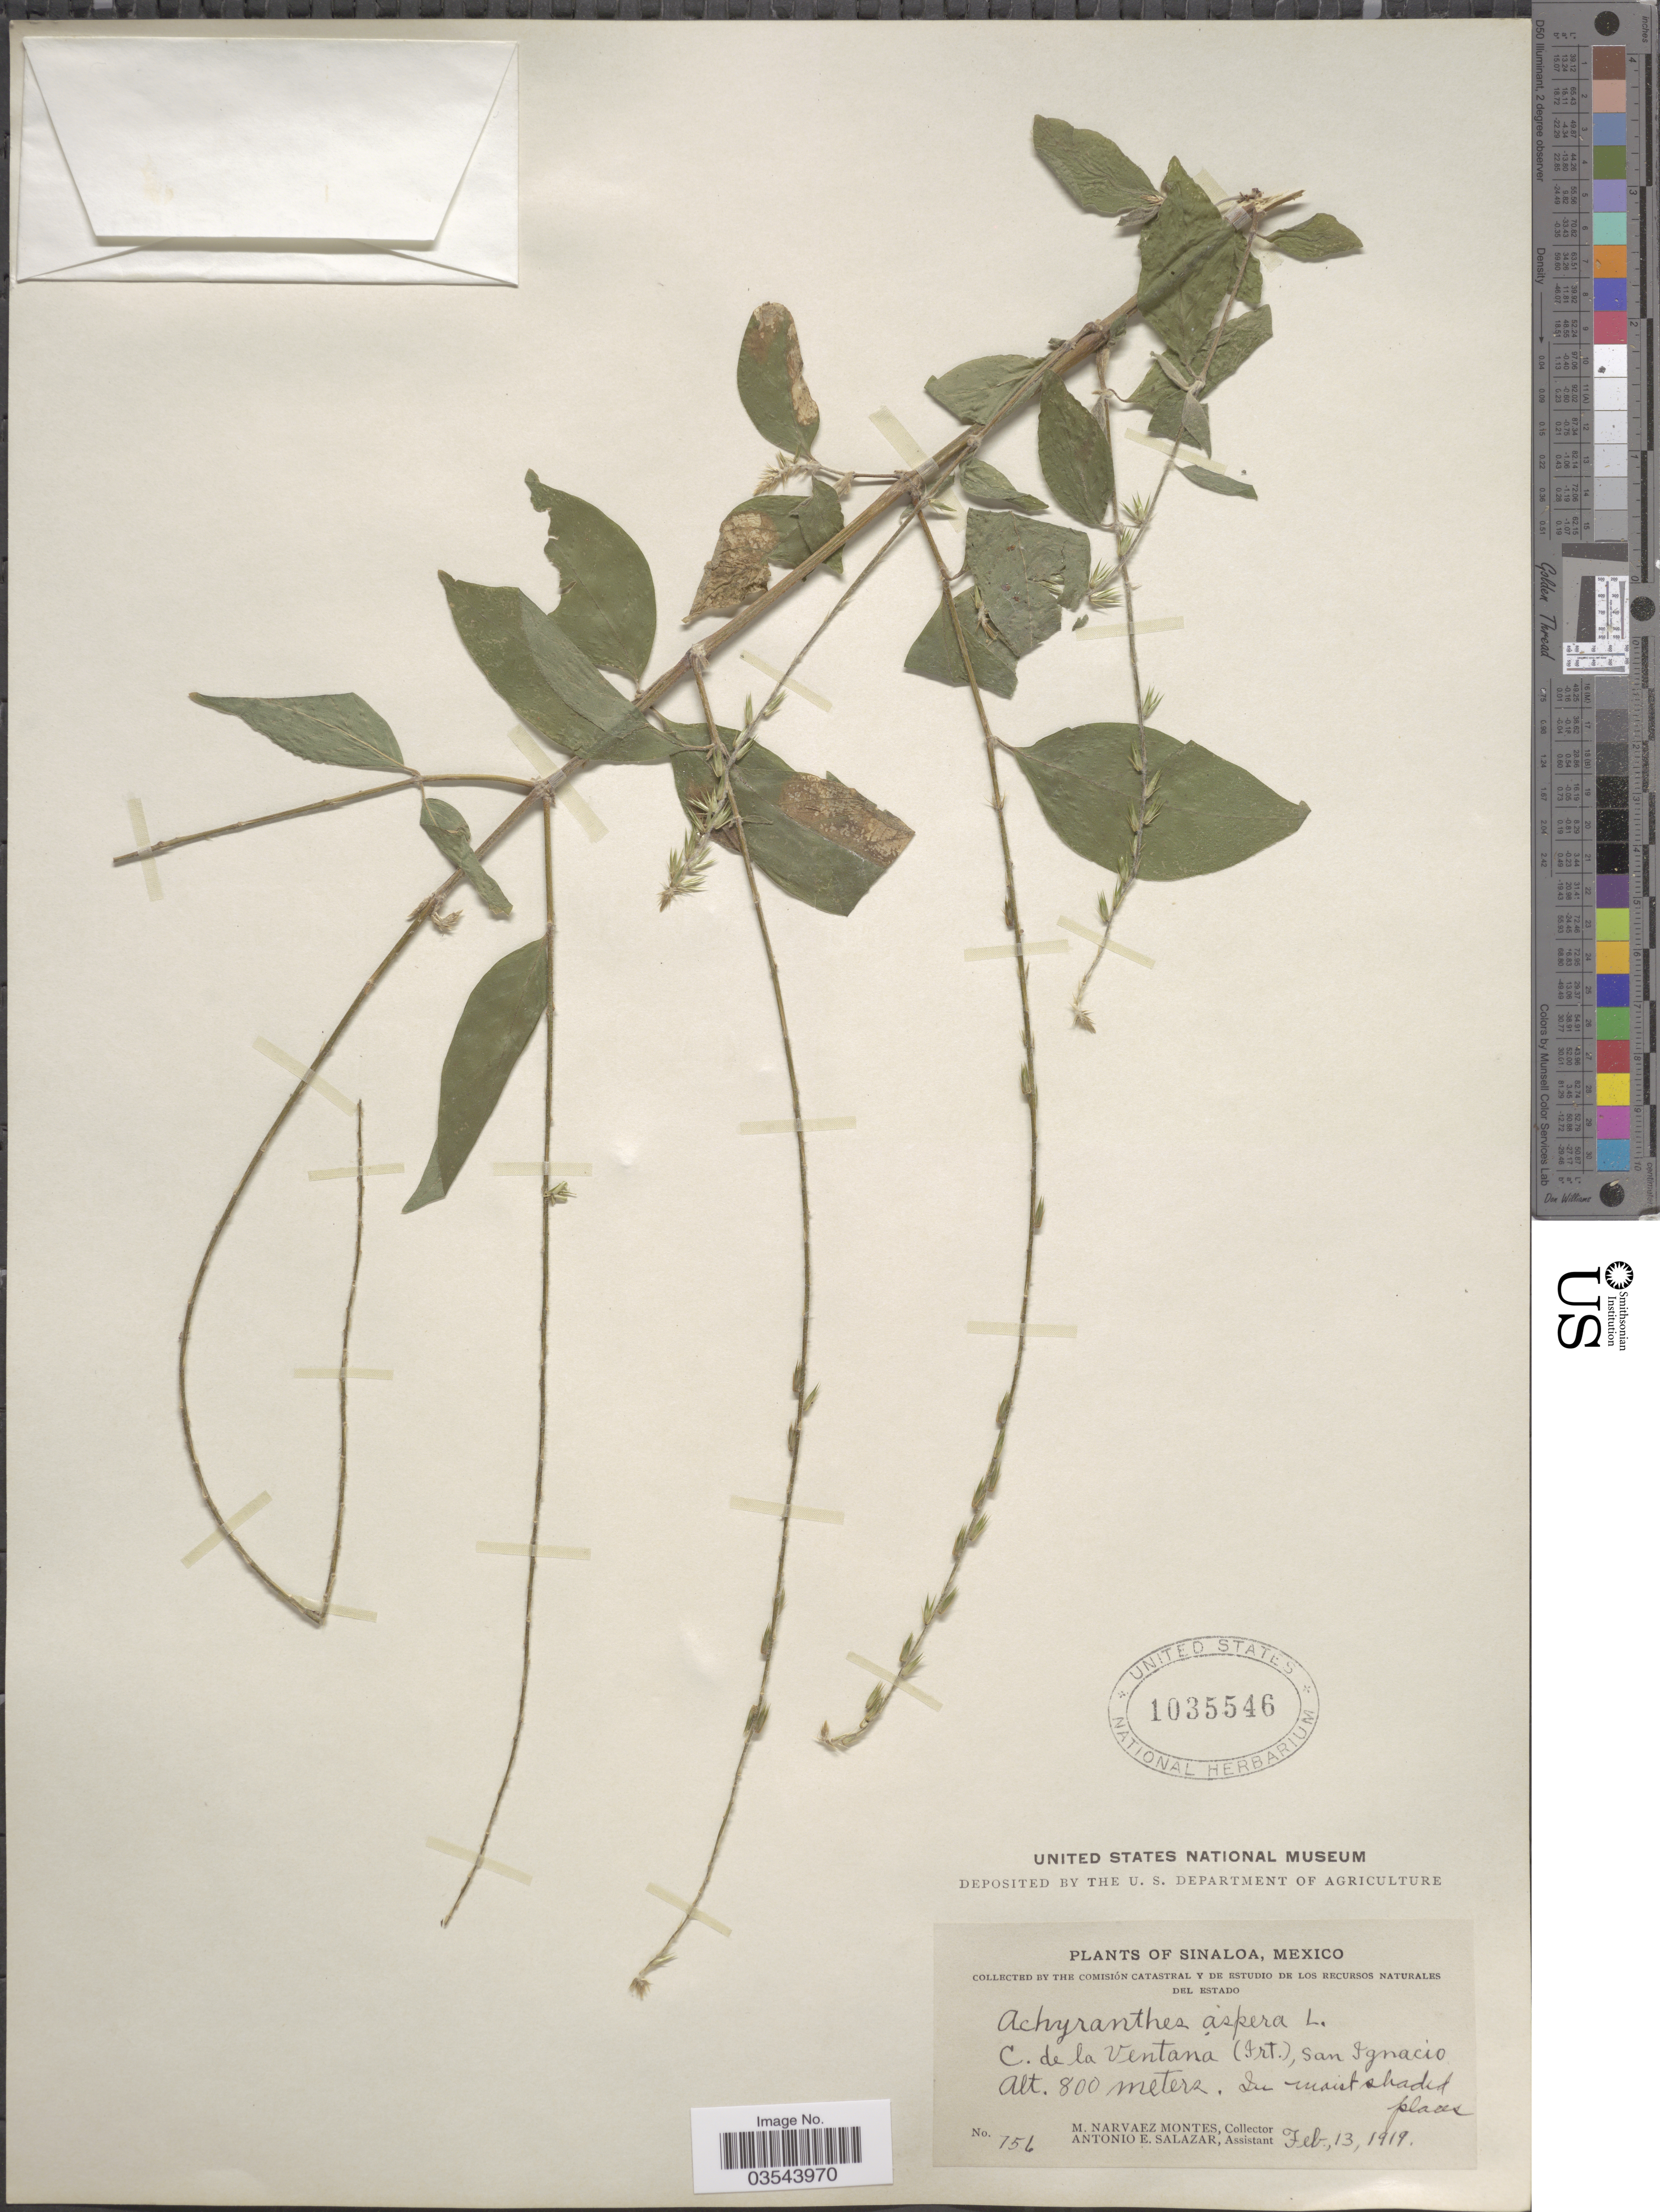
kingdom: Plantae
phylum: Tracheophyta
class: Magnoliopsida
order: Caryophyllales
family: Amaranthaceae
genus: Achyranthes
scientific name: Achyranthes aspera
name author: L.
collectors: M. Narvaez-Montes & A. E. Salazar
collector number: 756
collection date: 1919-02-13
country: Mexico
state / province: Sinaloa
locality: C. de la Ventana (Irt.), San Ignacio.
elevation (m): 800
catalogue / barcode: US 1035546